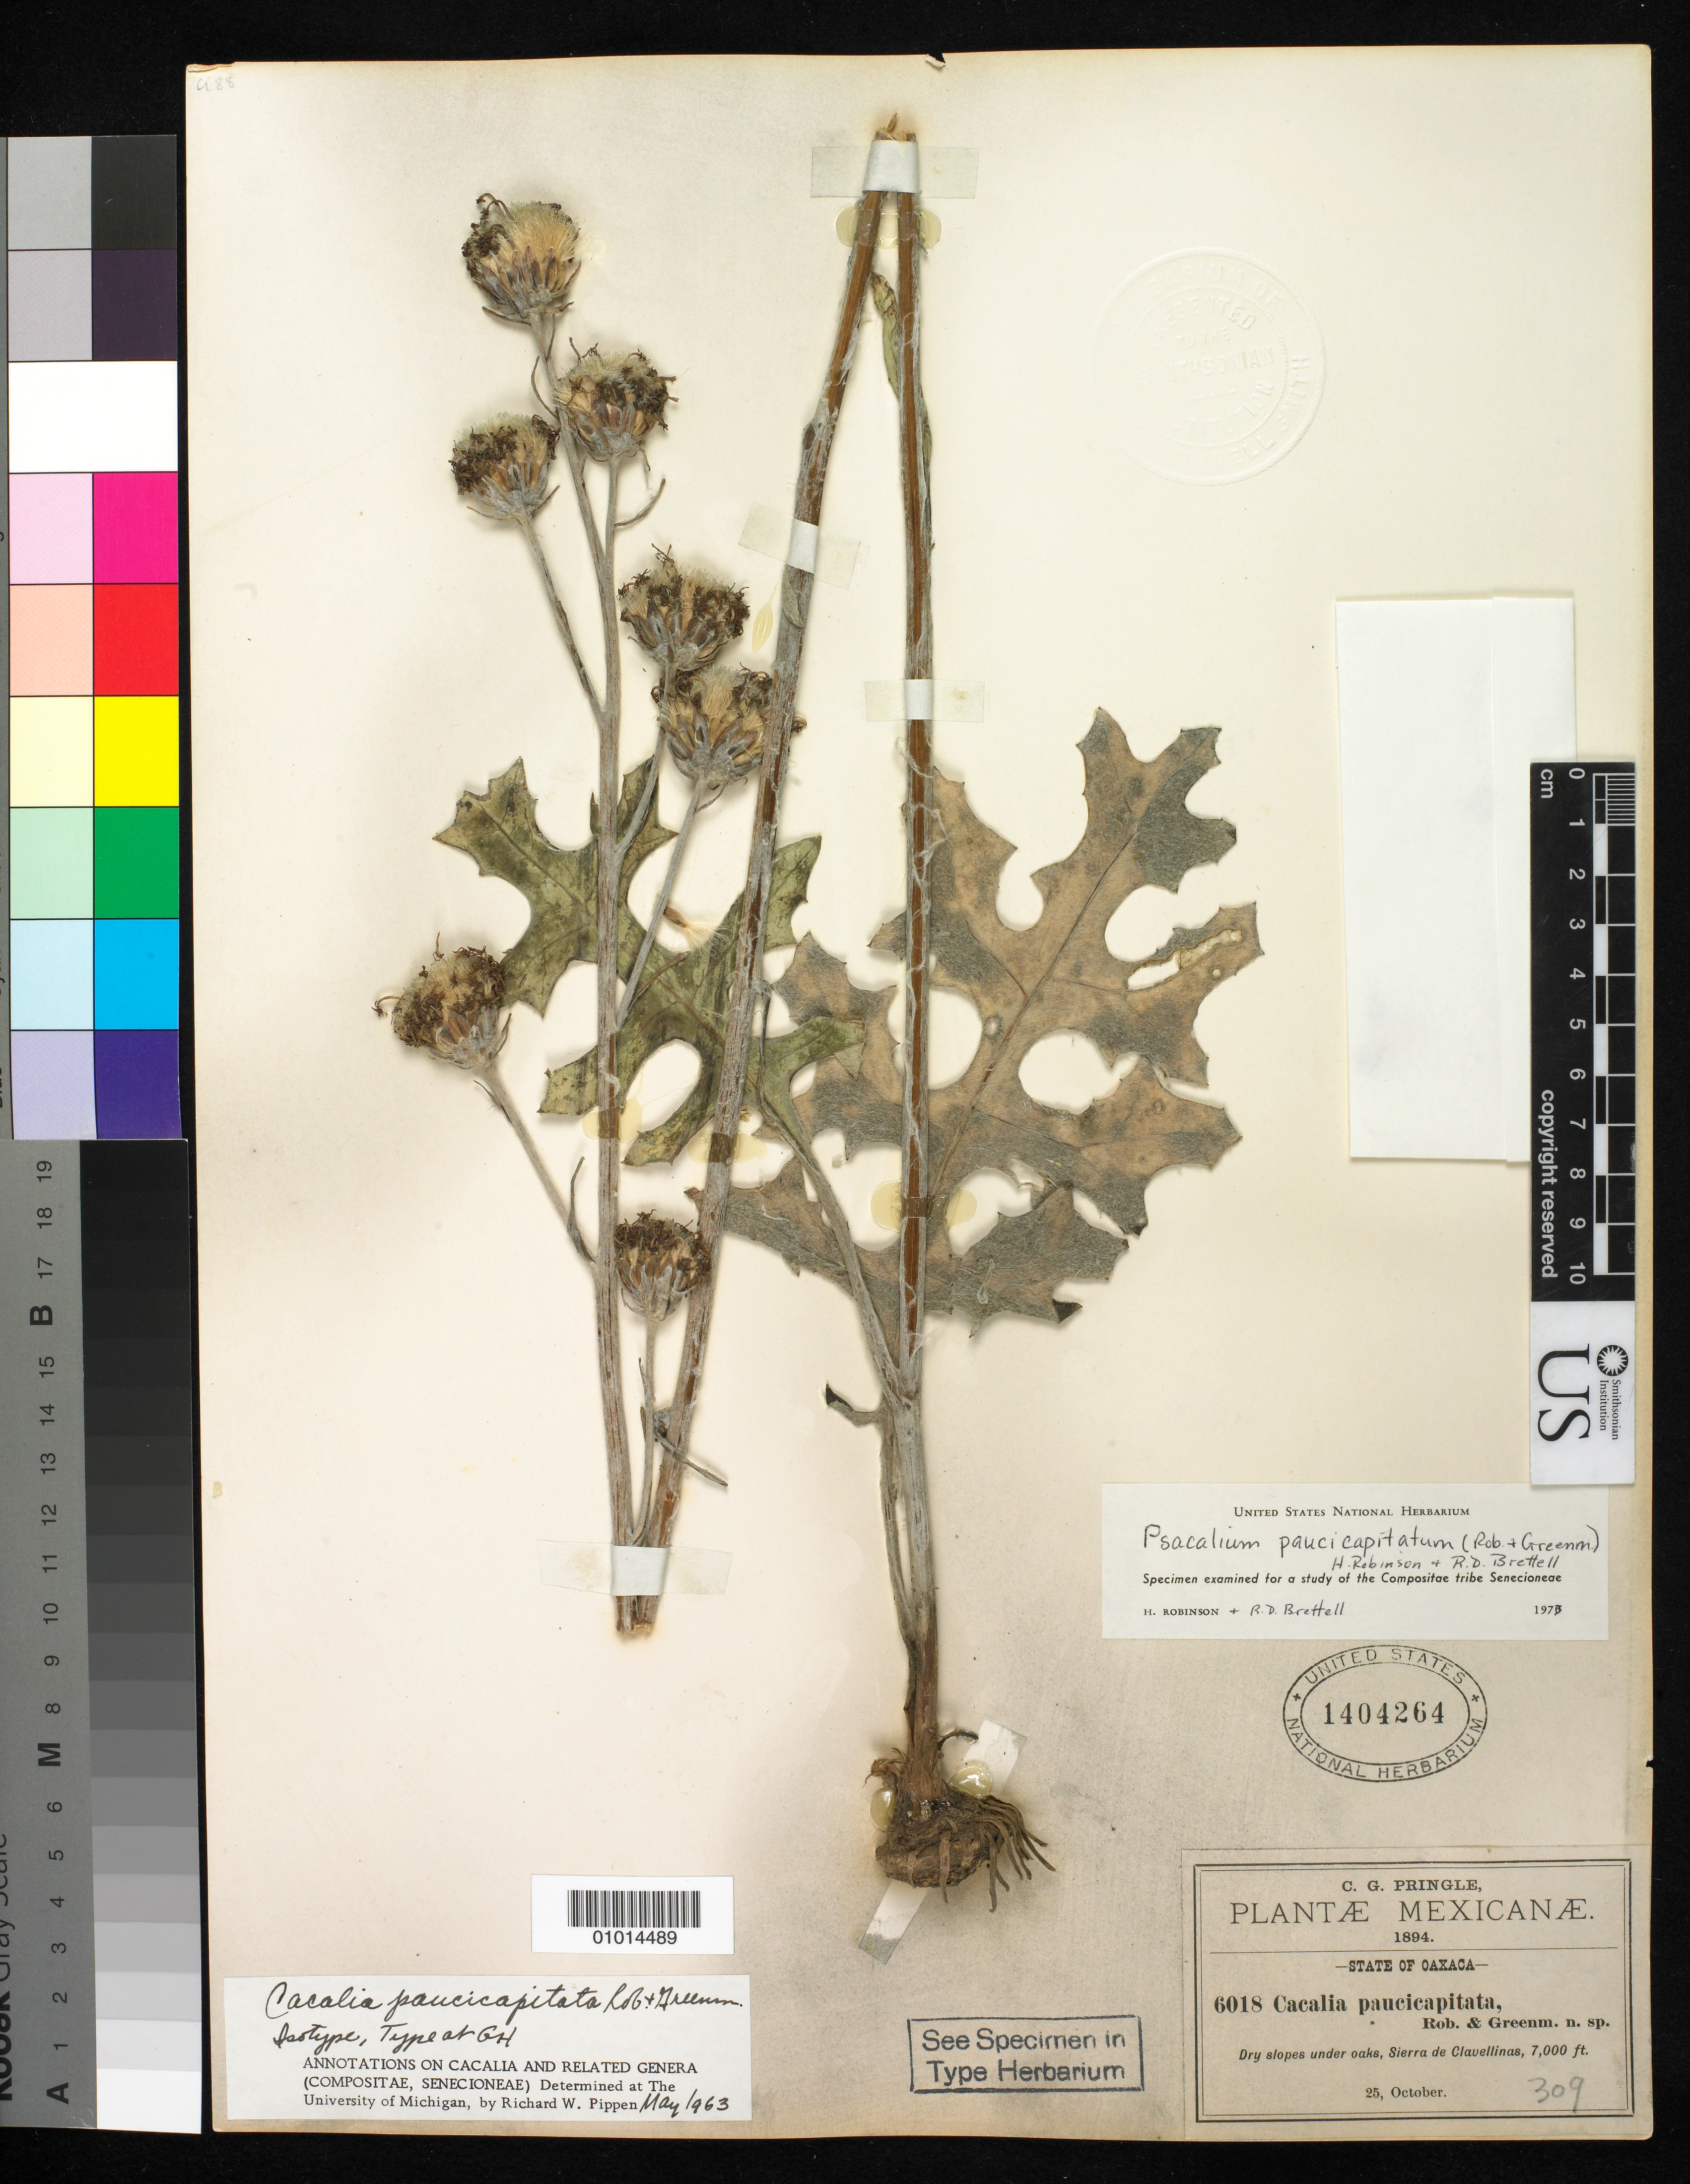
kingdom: Plantae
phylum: Tracheophyta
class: Magnoliopsida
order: Asterales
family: Asteraceae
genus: Cacalia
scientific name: Cacalia paucicapitata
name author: B.L. Rob. & Greenm.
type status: Isotype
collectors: C. G. Pringle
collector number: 6018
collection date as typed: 25 Oct 1894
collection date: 1894-10-25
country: Mexico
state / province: Oaxaca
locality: Sierra de Clavellinas.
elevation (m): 2134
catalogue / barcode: US 1404264